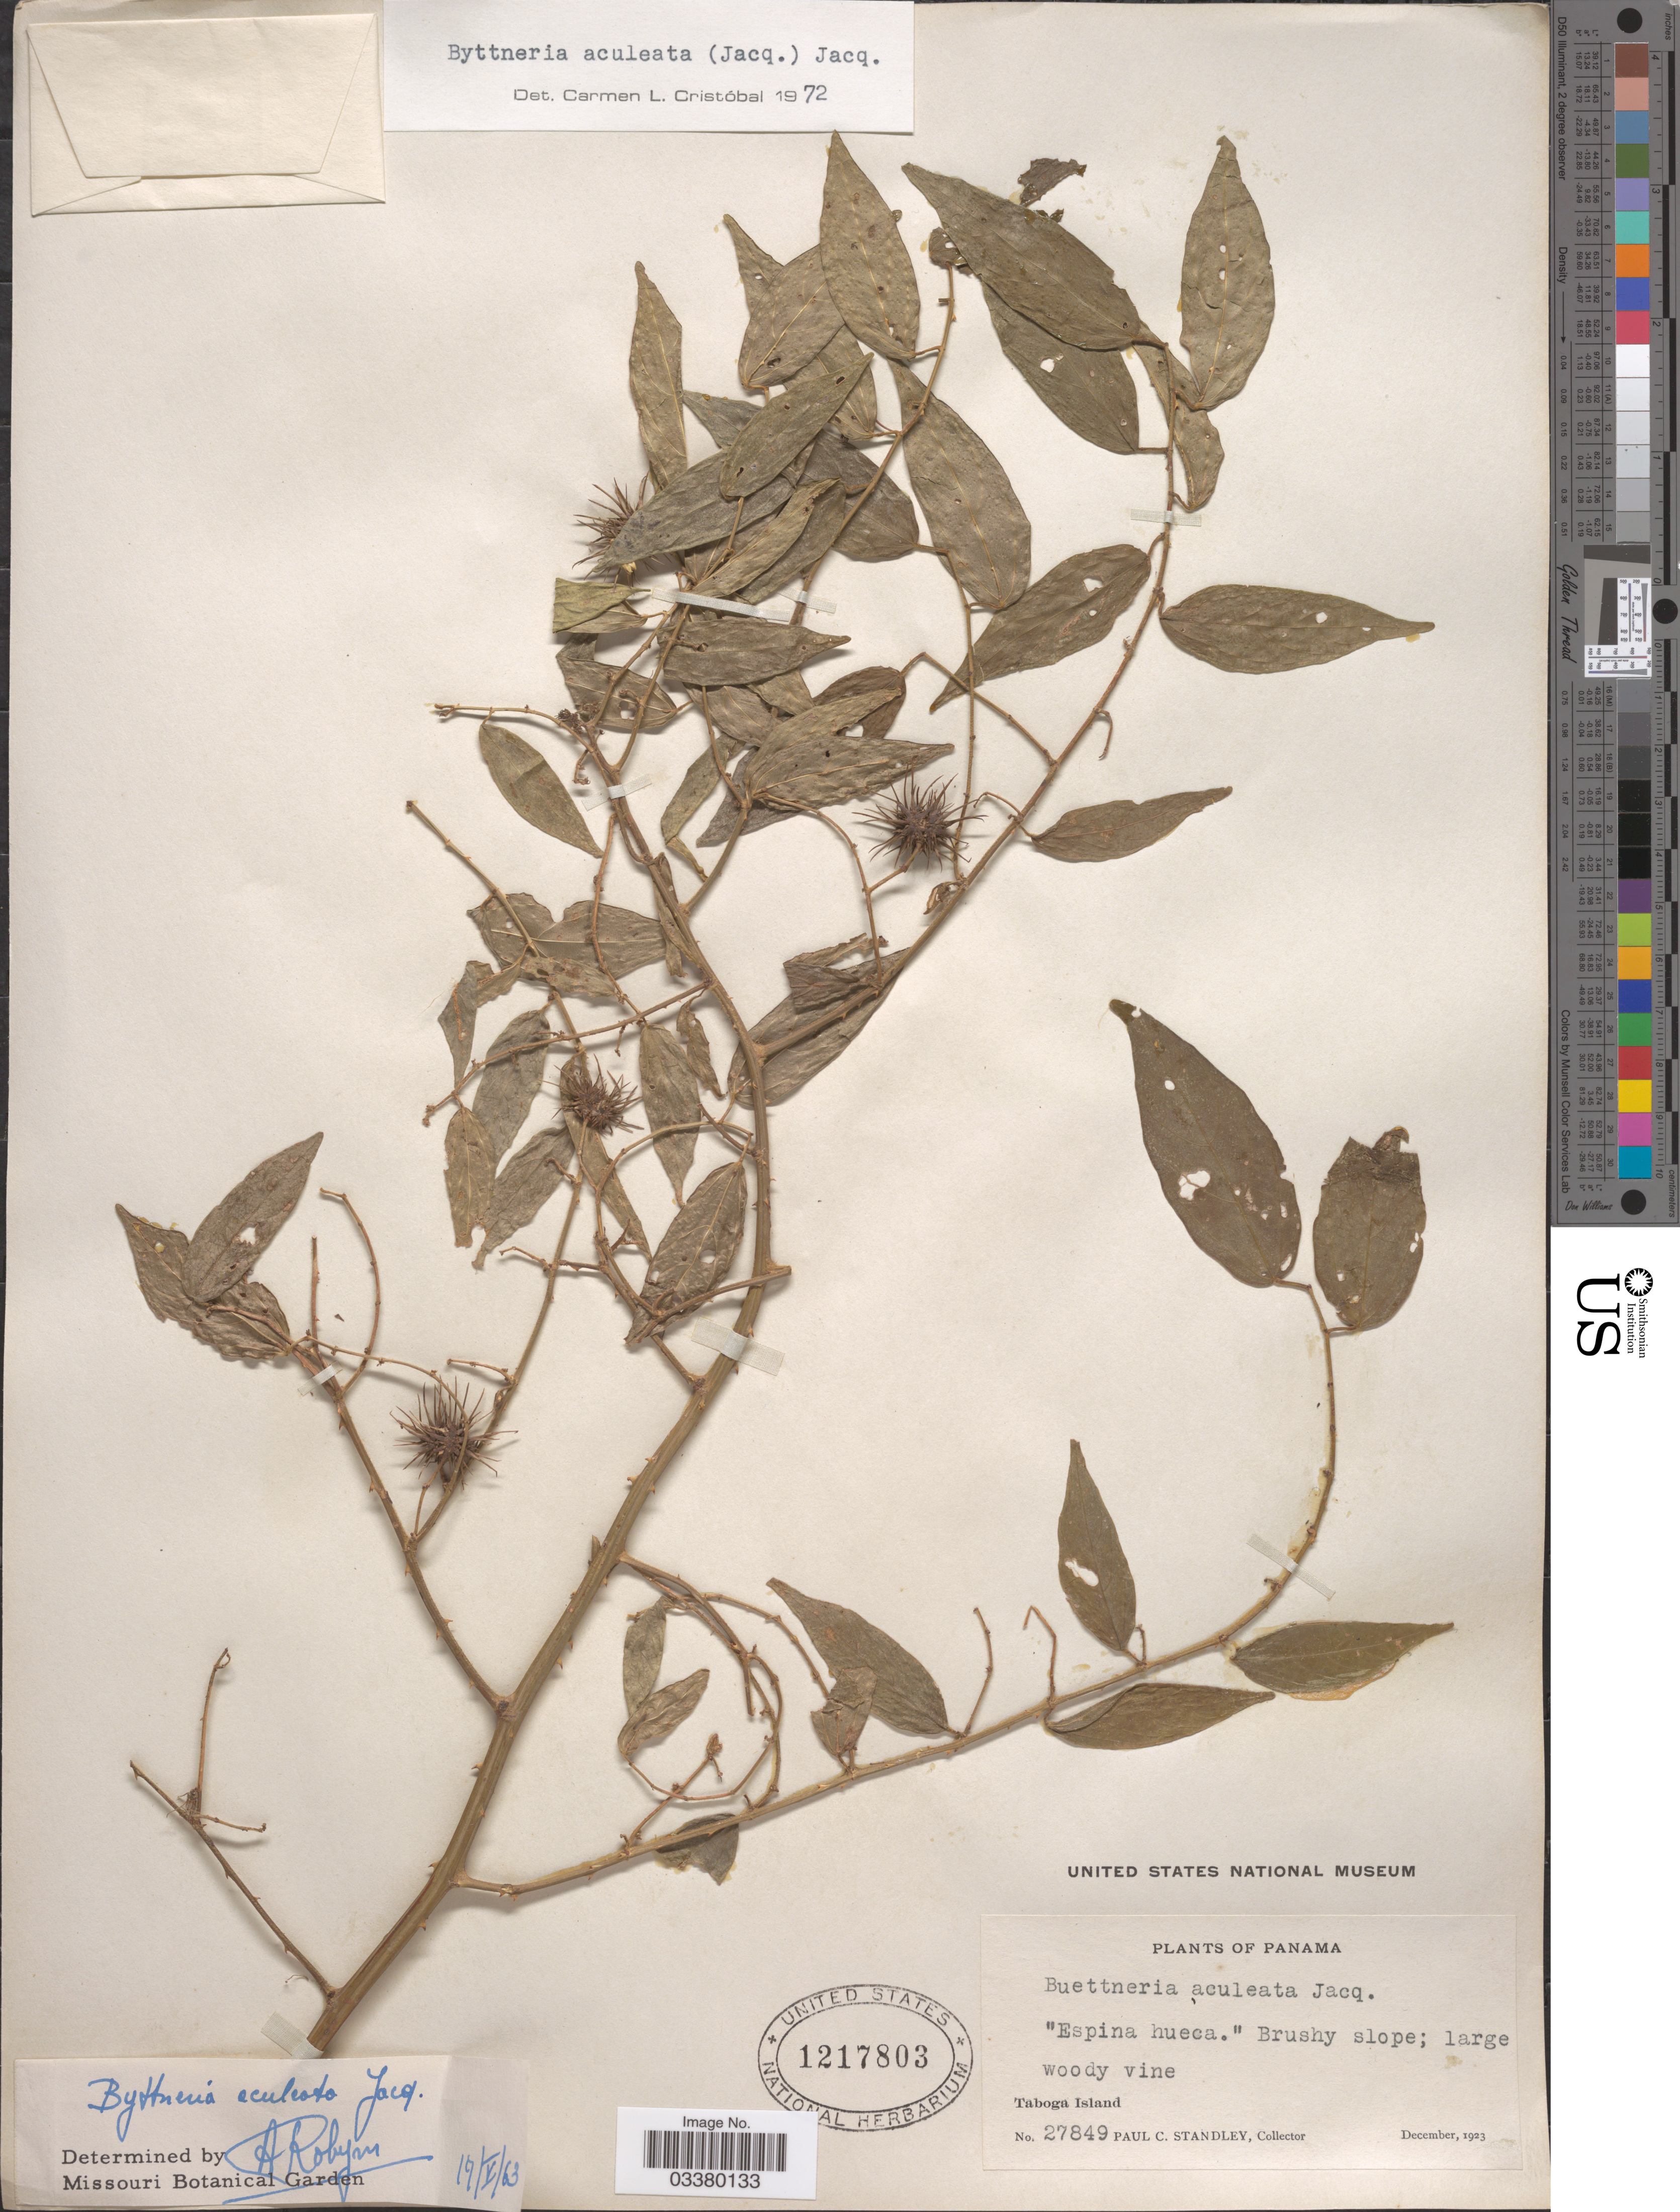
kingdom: Plantae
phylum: Tracheophyta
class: Magnoliopsida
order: Malvales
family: Malvaceae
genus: Byttneria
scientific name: Byttneria aculeata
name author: (Jacq.) Jacq.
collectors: P. C. Standley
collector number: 27849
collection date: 1923-12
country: Panama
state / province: Panamá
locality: Taboga Island.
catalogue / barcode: US 1217803